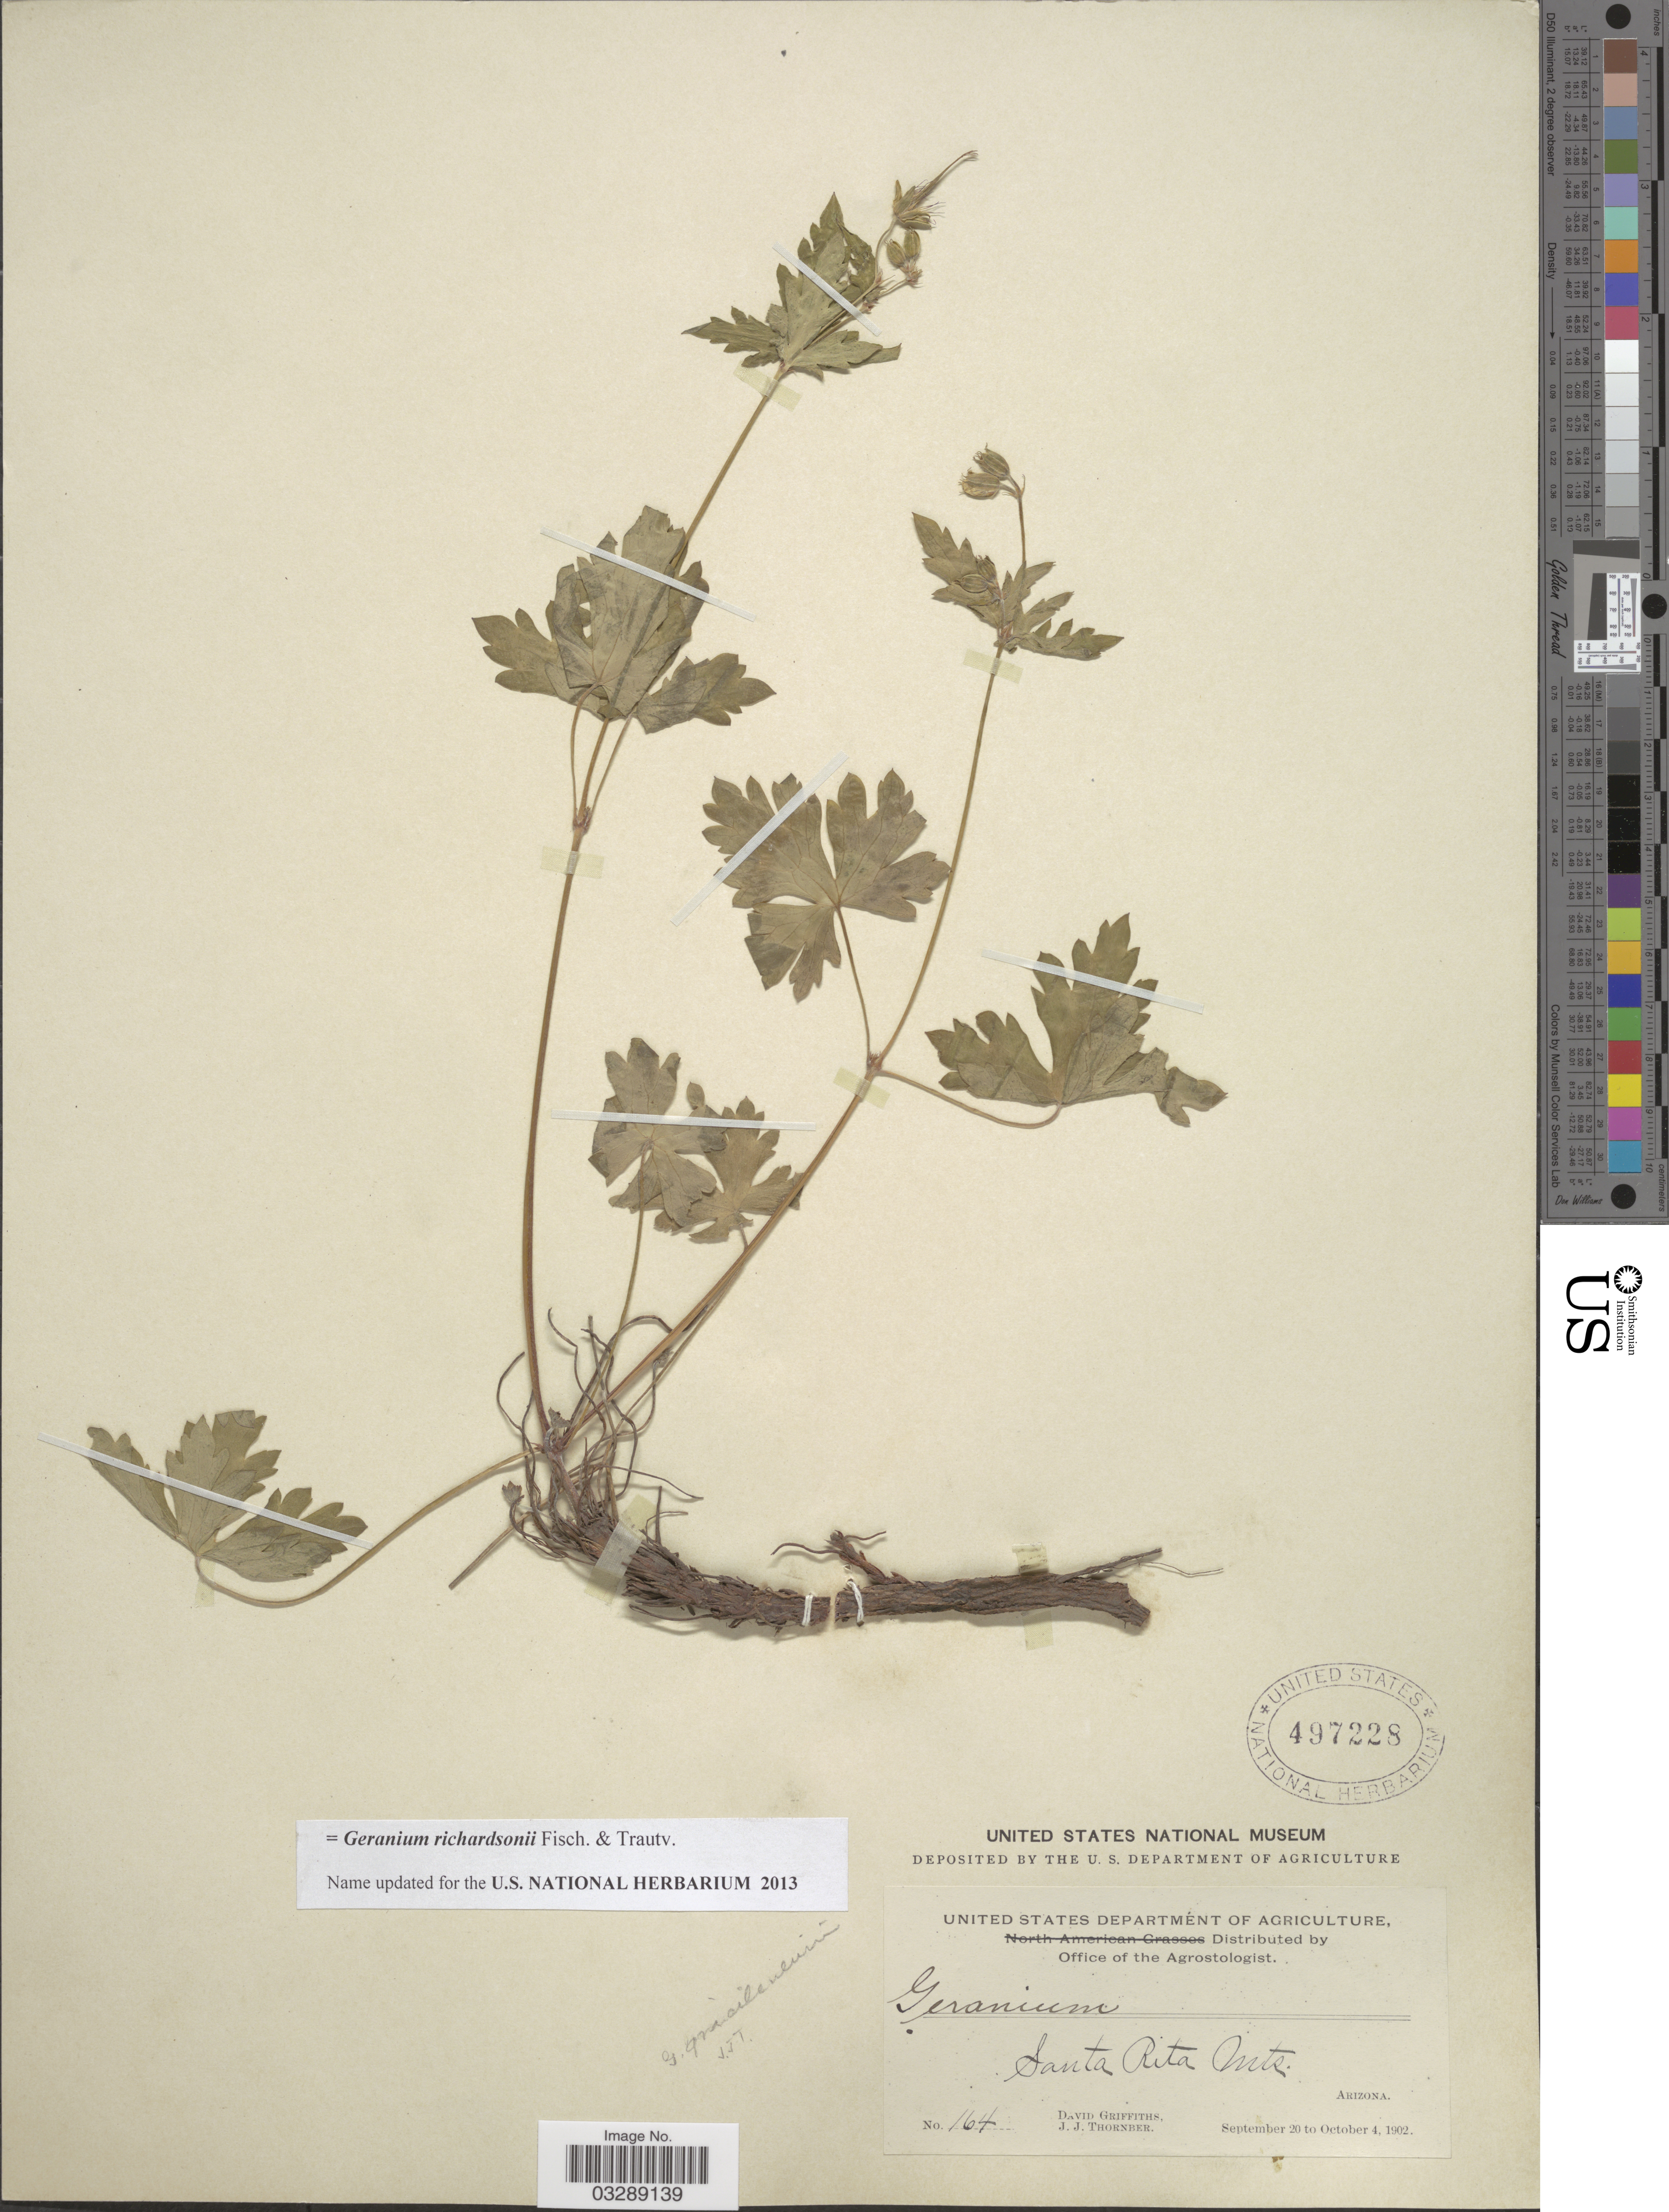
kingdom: Plantae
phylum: Tracheophyta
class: Magnoliopsida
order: Geraniales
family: Geraniaceae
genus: Geranium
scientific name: Geranium richardsonii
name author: Fisch. & Trautv.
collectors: D. Griffiths & J. Thornber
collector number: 164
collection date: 1902-09-20/1902-10-04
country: United States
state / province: Arizona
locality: Santa Rita Mts.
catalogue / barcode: US 497228